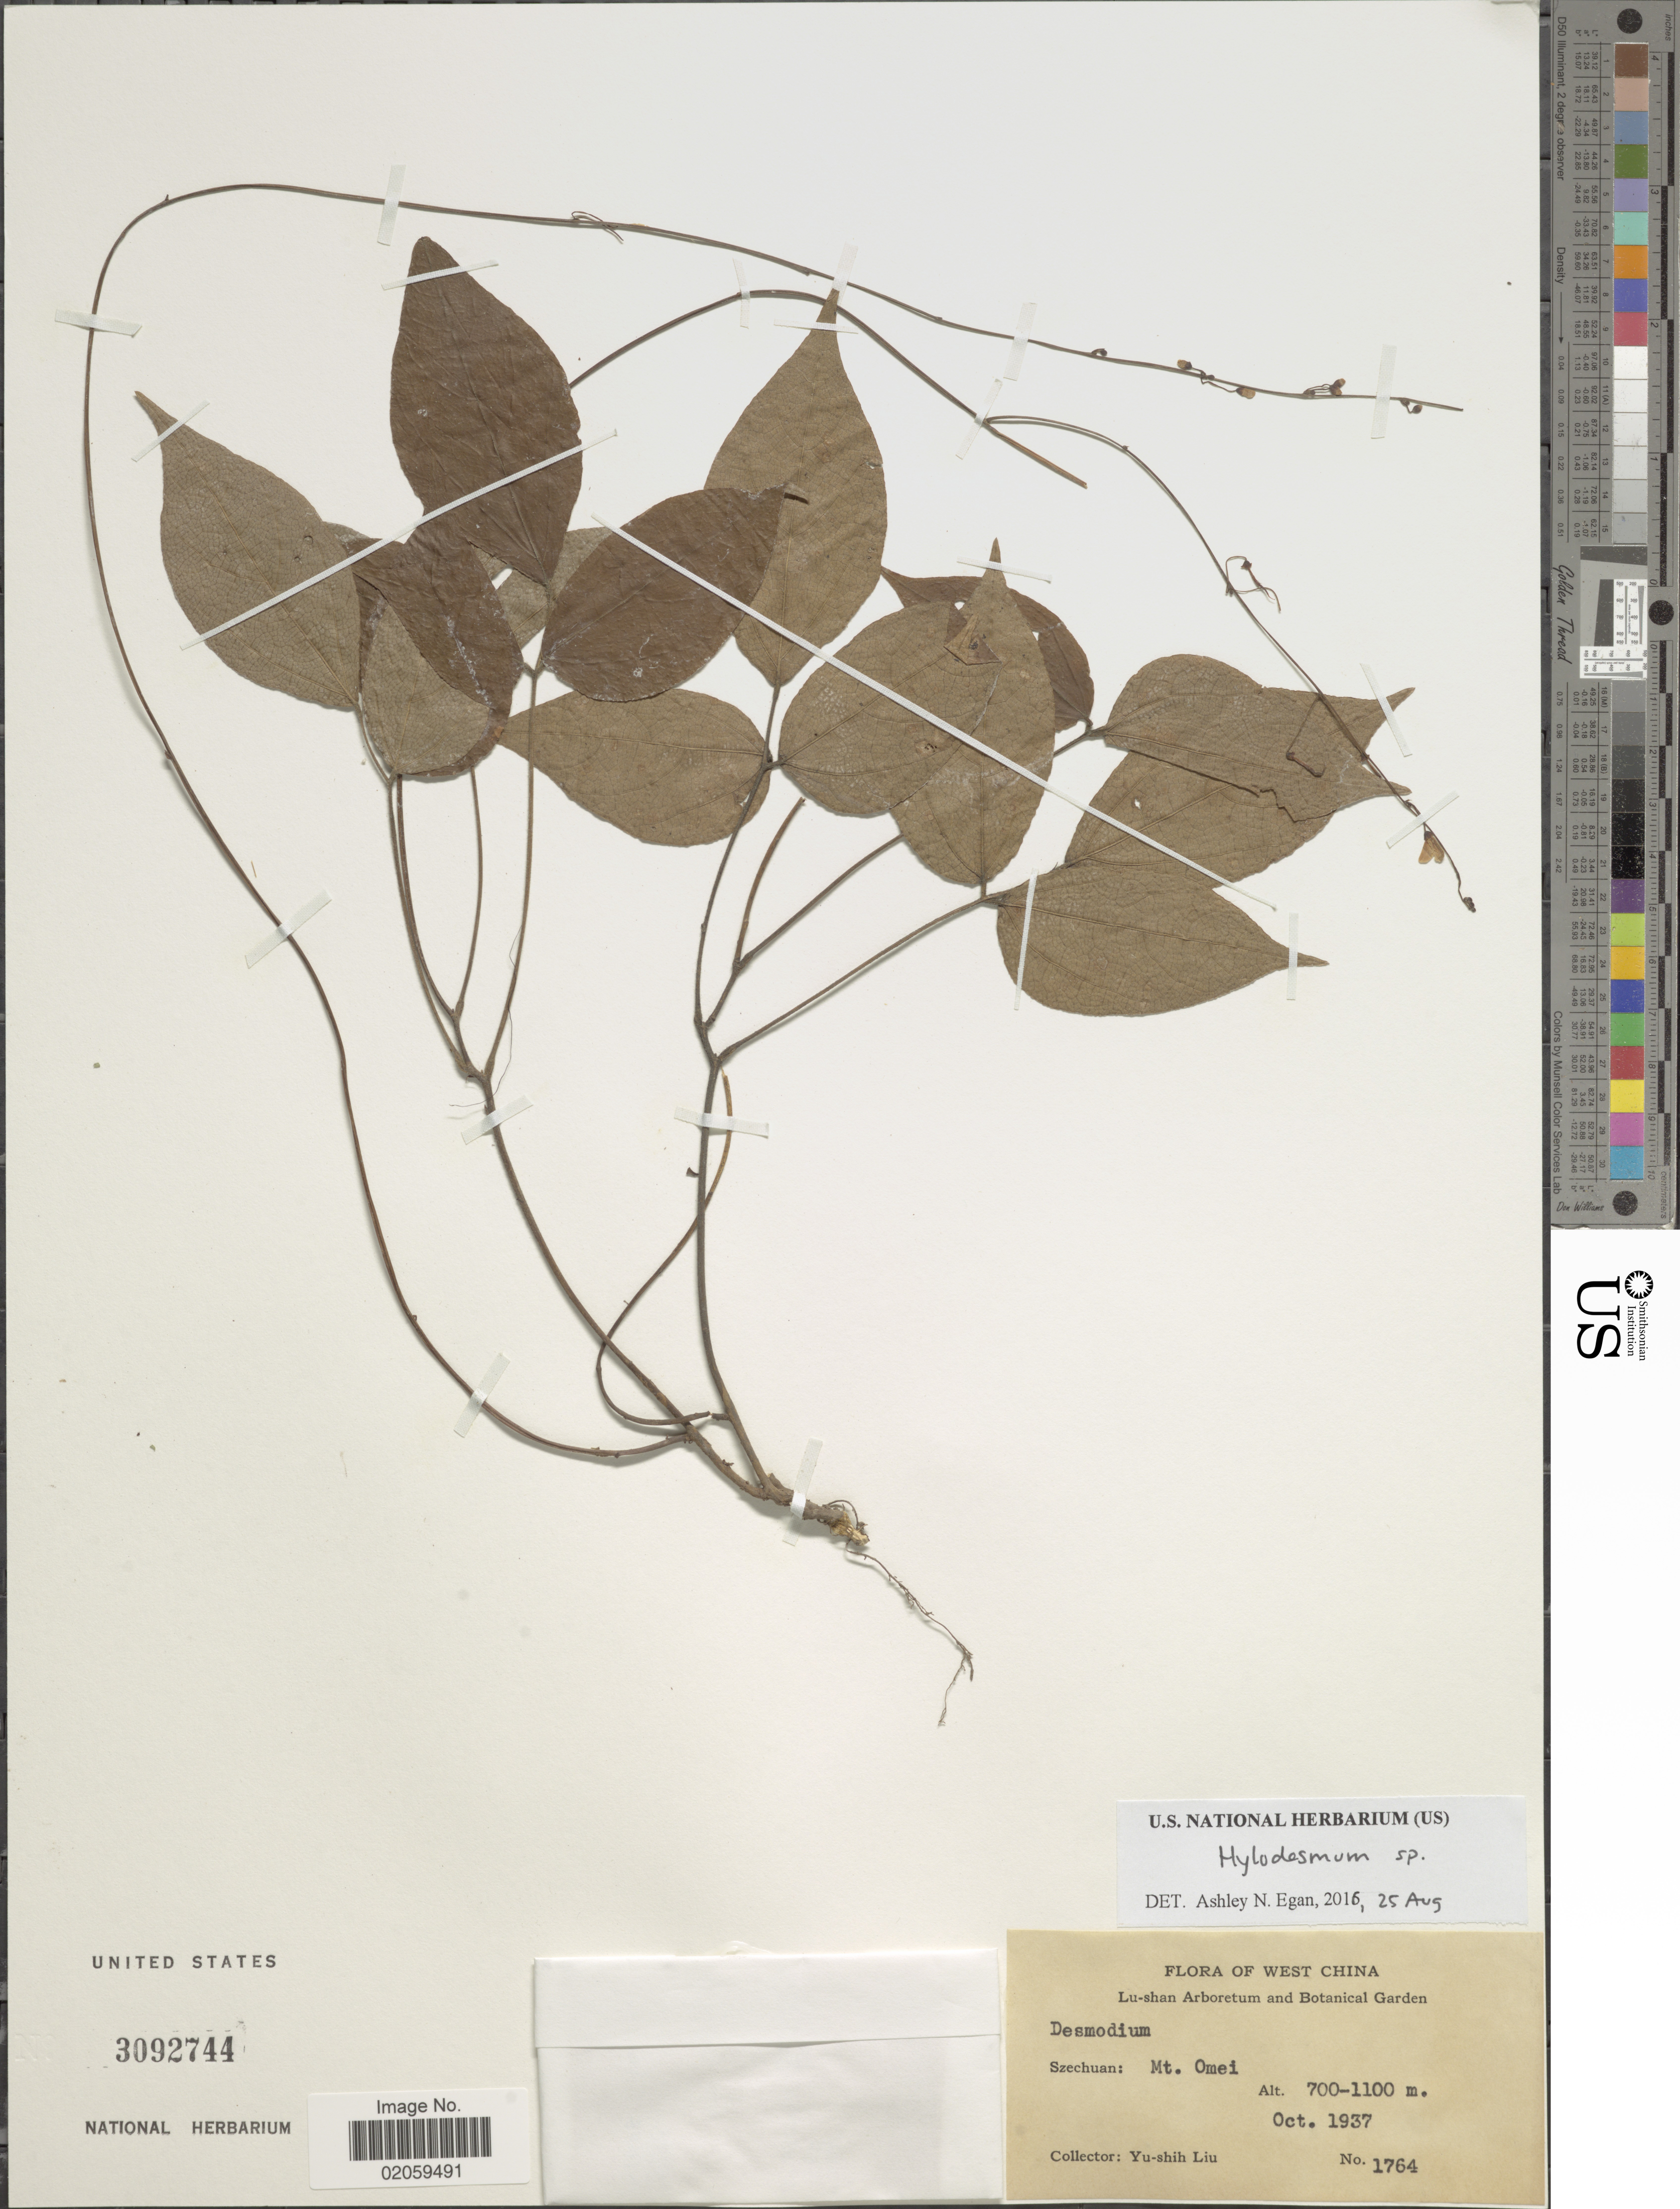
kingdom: Plantae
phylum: Tracheophyta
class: Magnoliopsida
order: Fabales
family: Fabaceae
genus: Hylodesmum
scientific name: Hylodesmum sp.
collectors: Y.-S. Liu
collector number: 1764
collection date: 1937-10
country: China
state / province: Sichuan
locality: West China, Szechuan, Mt. Omei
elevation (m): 700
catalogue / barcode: US 3092744